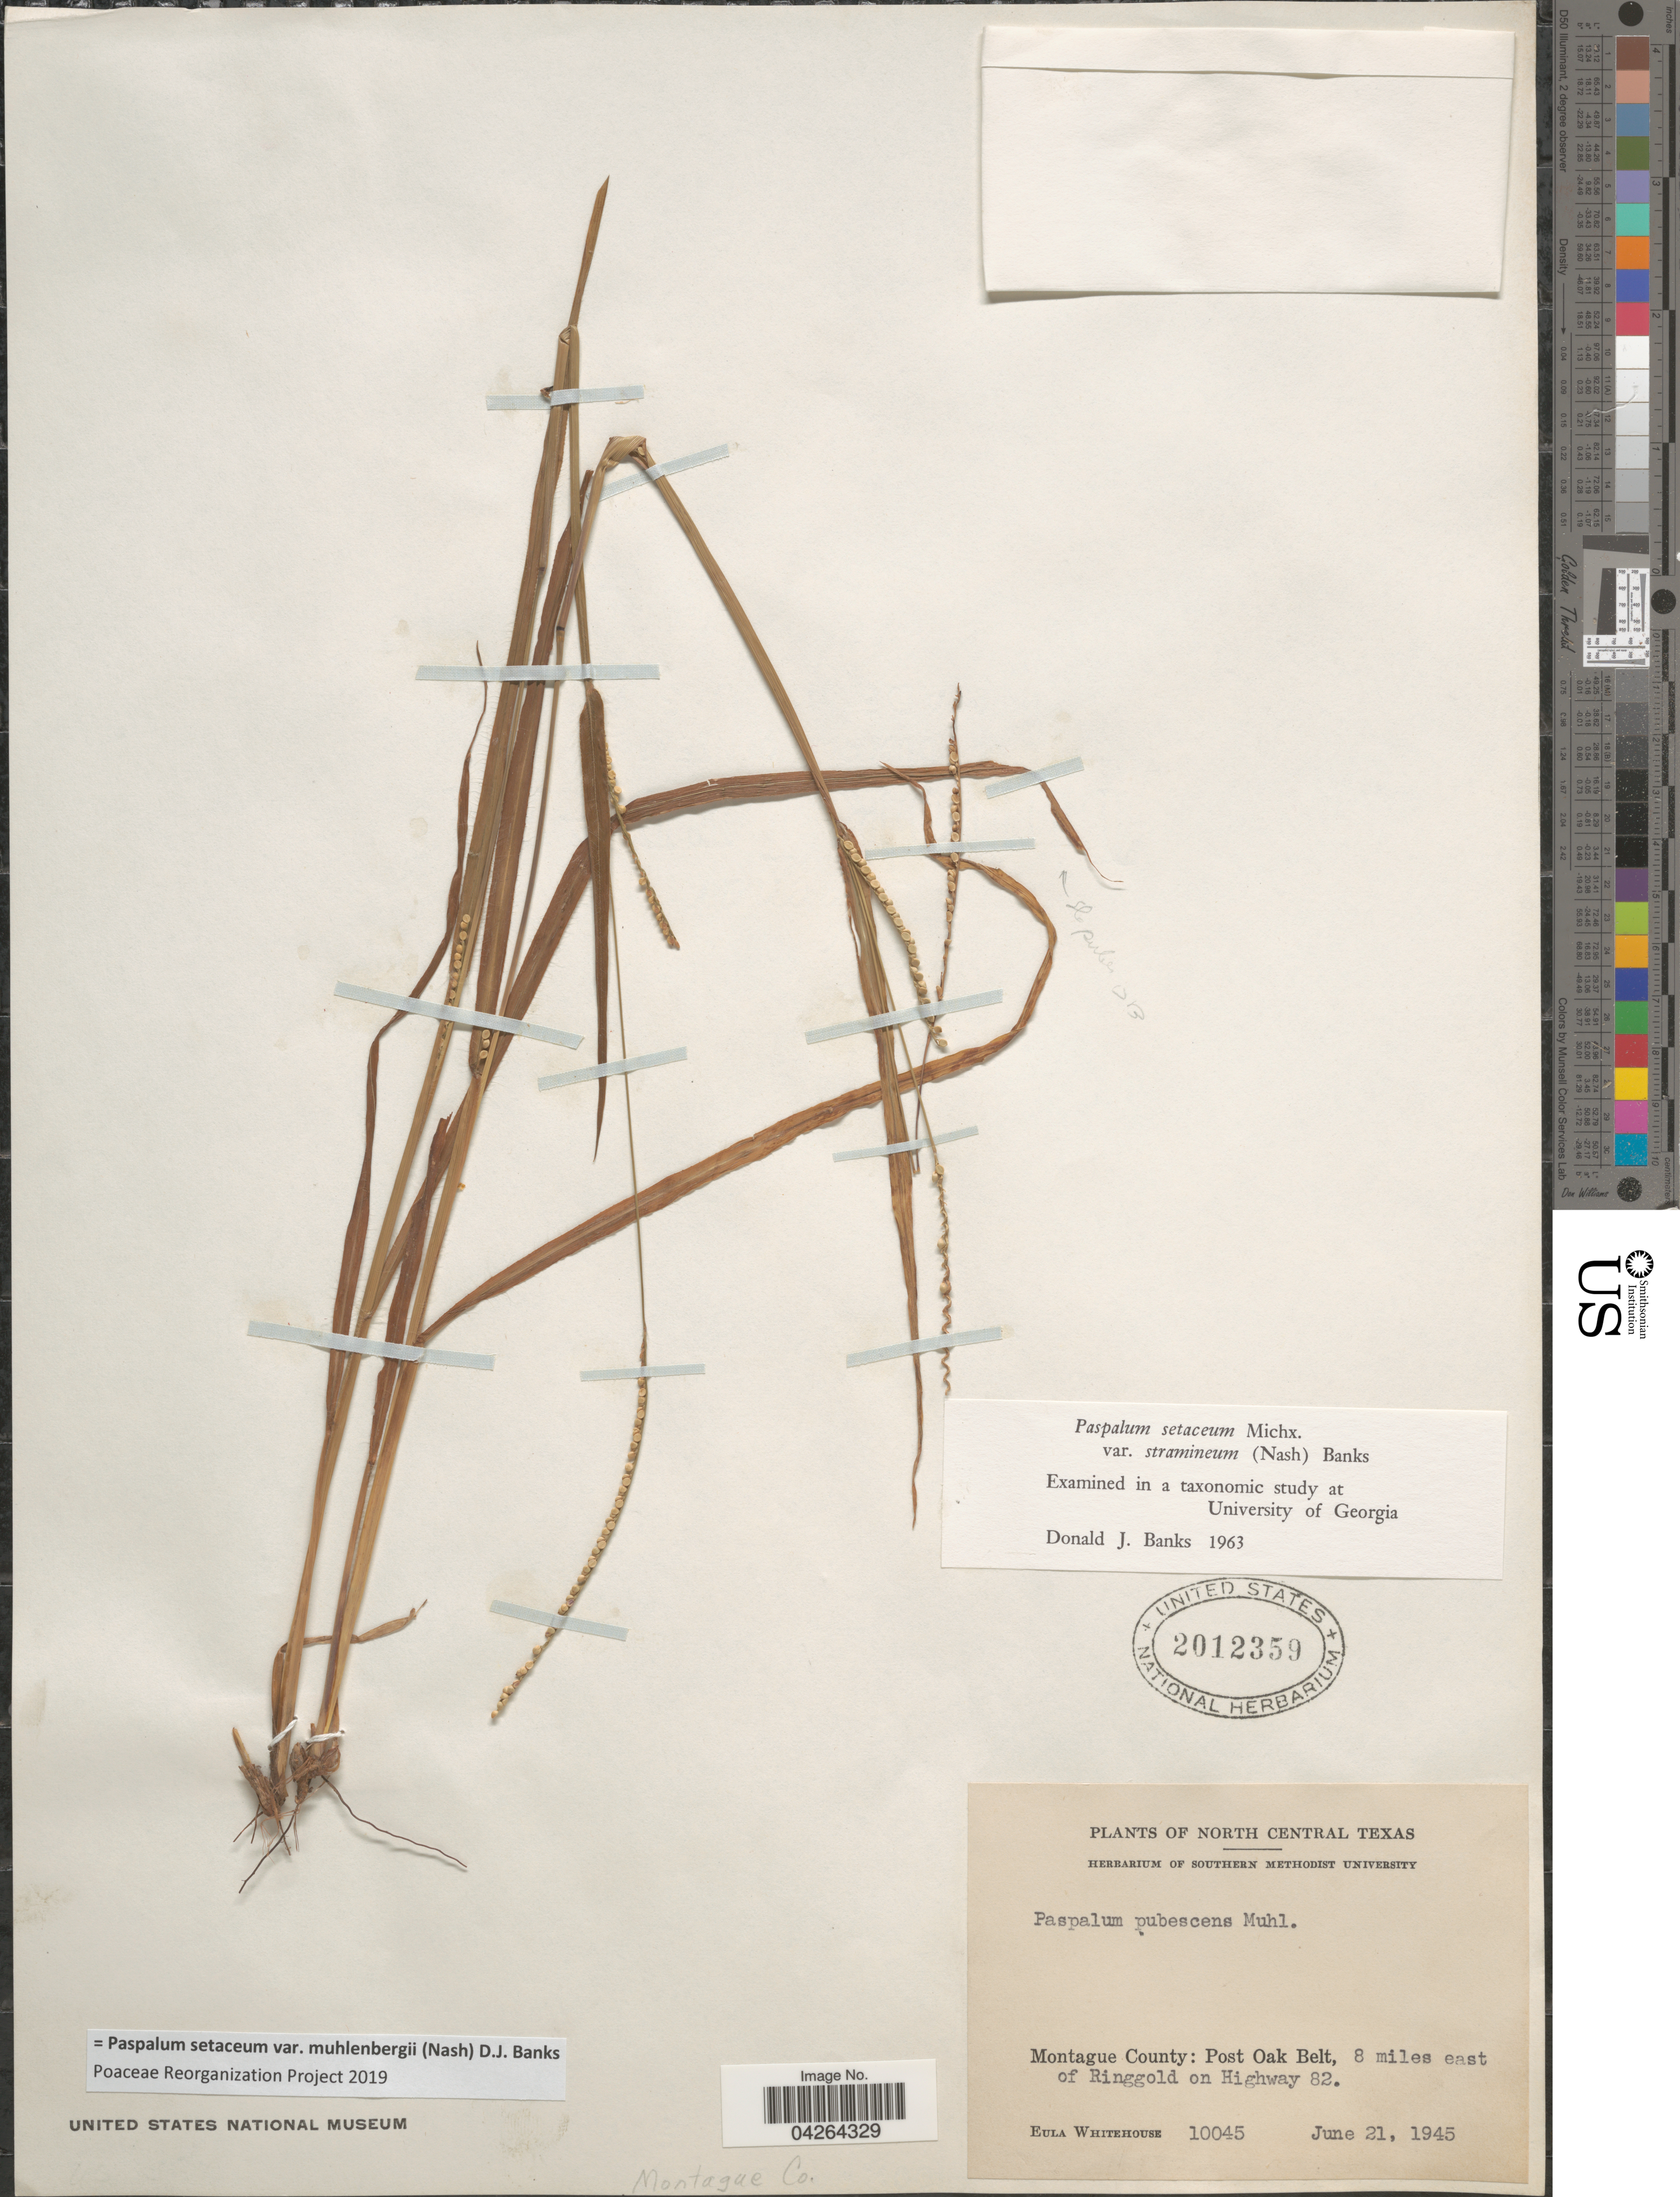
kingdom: Plantae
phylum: Tracheophyta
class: Liliopsida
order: Poales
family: Poaceae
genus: Paspalum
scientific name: Paspalum setaceum var. muhlenbergii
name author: (Nash) D.J. Banks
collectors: E. Whitehouse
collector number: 10045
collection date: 1945-06-21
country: United States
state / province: Texas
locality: North Central Texas. Montague County: Post Oak Belt, 8 miles east of Ringgold on Highway 82.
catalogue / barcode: US 2012359